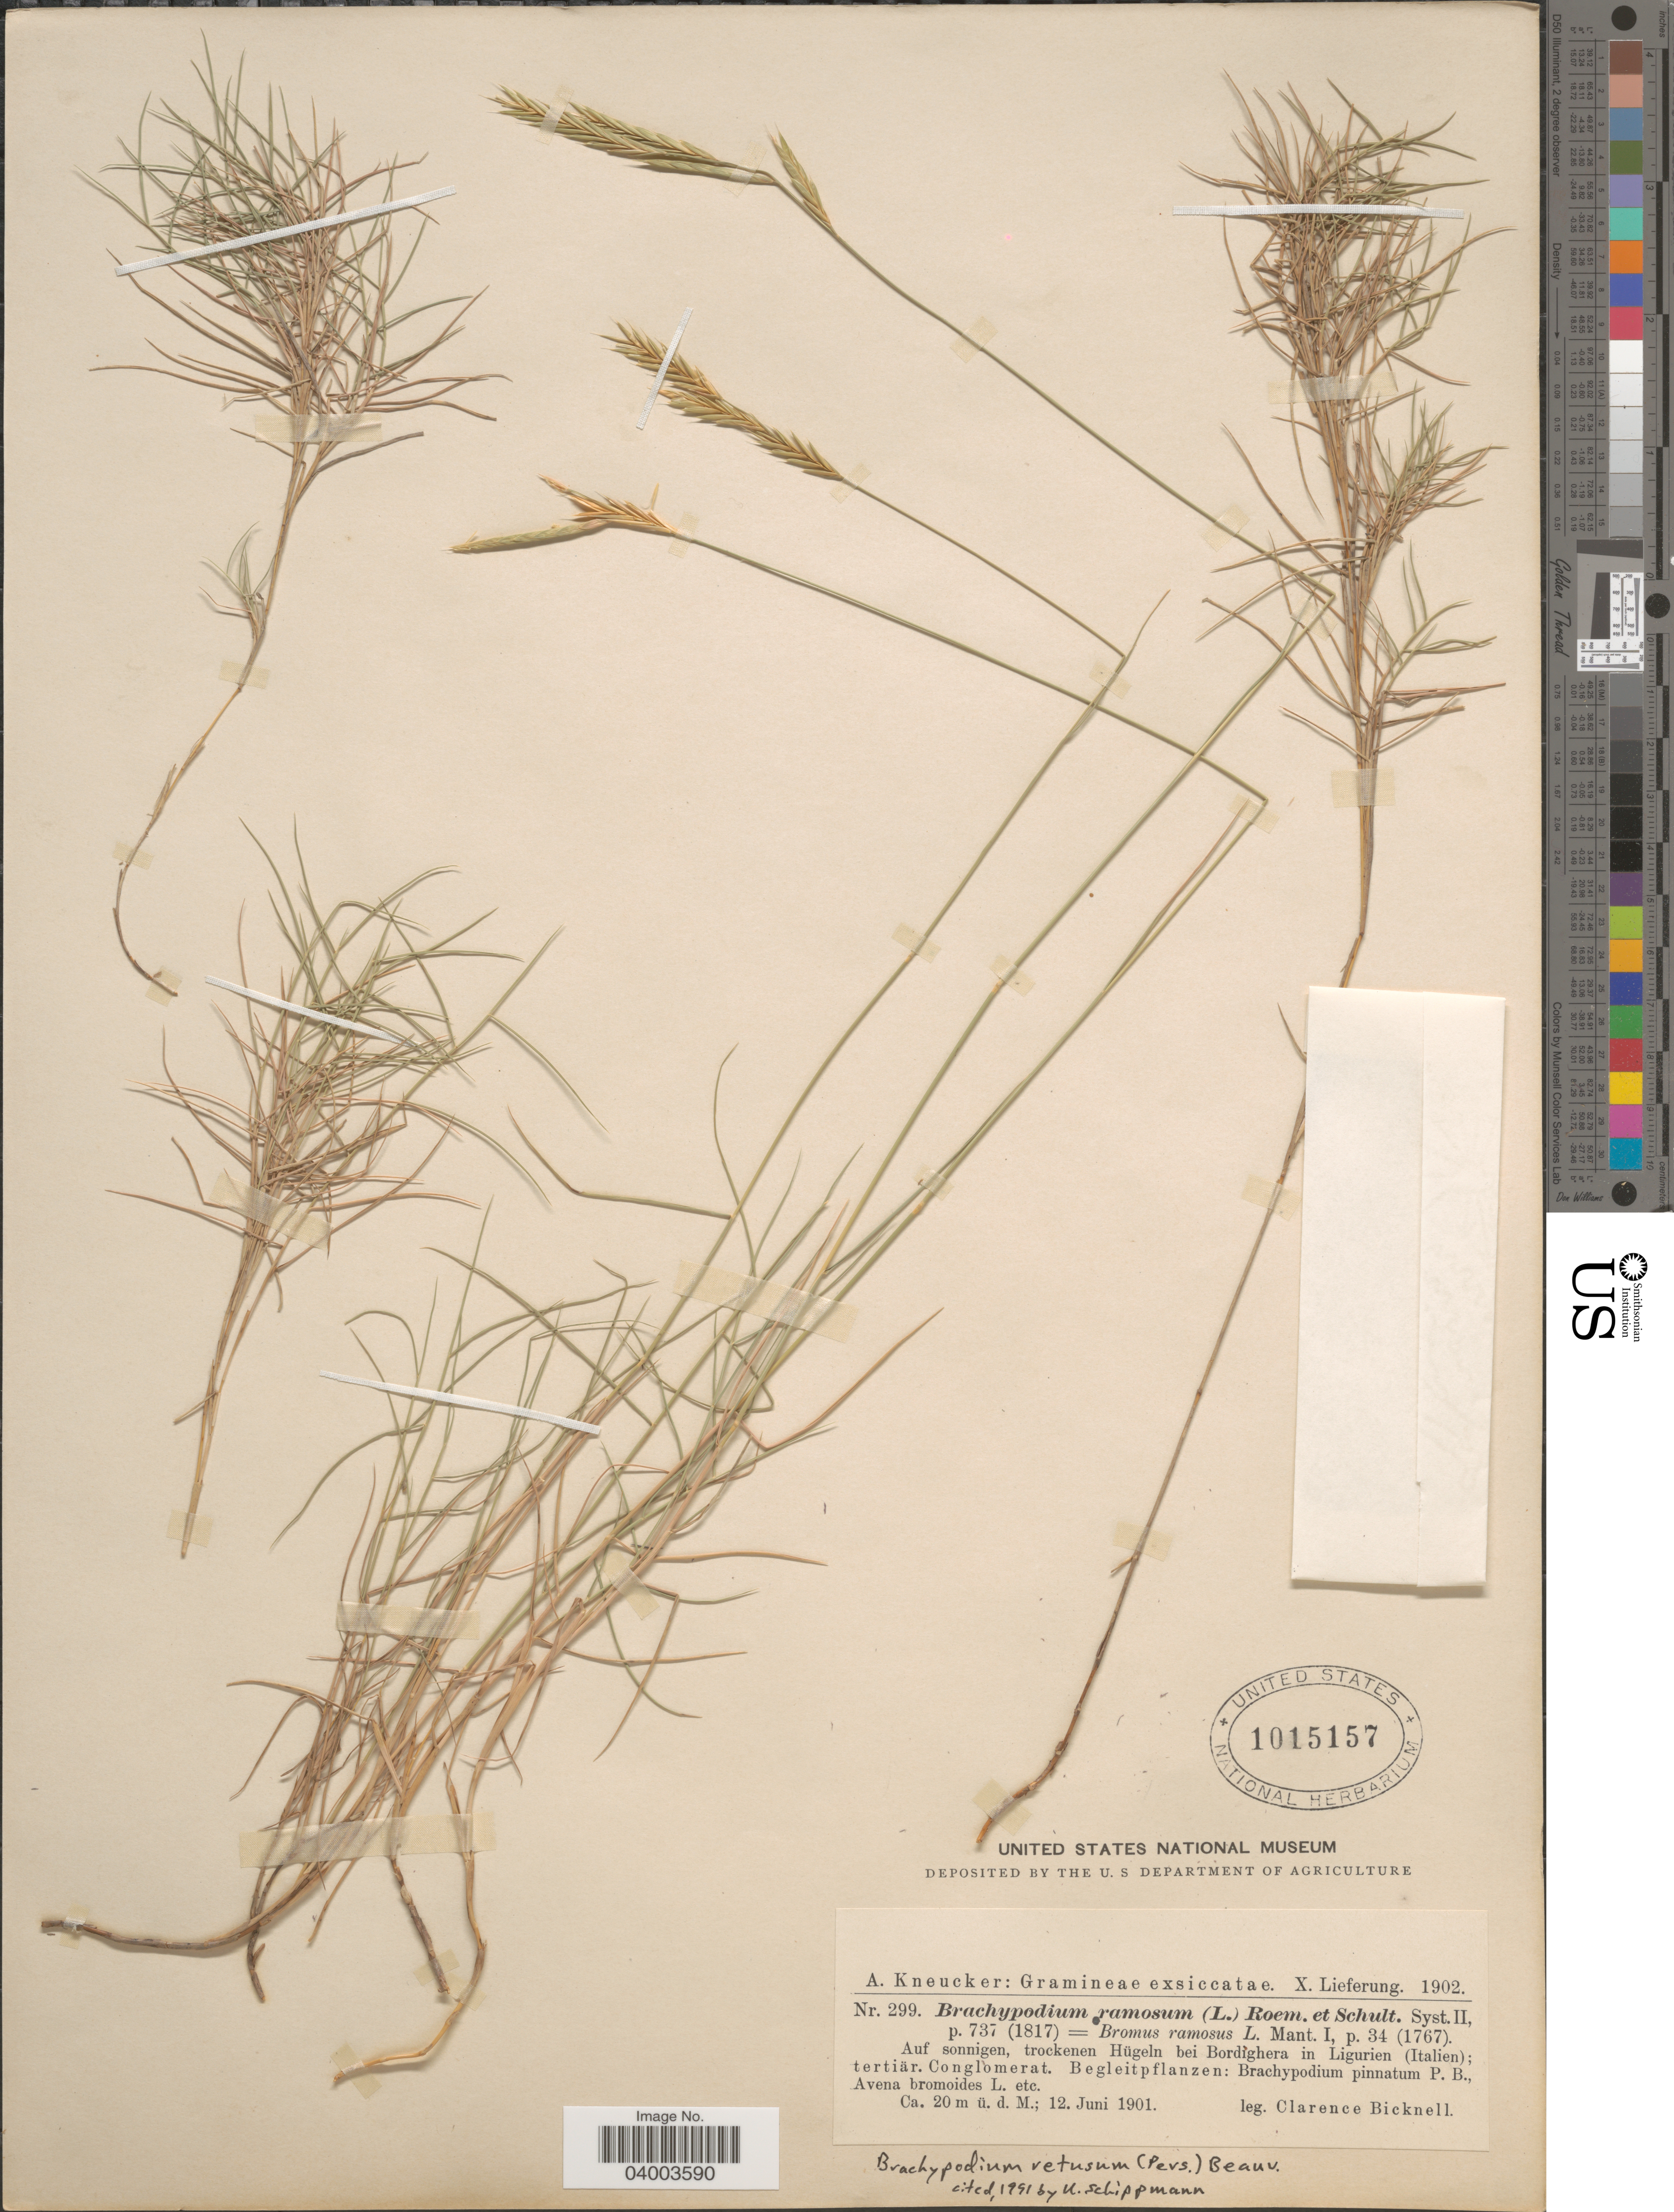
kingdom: Plantae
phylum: Tracheophyta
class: Liliopsida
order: Poales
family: Poaceae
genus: Brachypodium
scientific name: Brachypodium retusum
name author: (Pers.) P. Beauv.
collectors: C. Bicknell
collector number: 299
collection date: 1901-06-12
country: Italy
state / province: Liguria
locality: Auf sonnigen, trockenen Hügeln bei Bordighera in Ligurien (Italien); tertiär.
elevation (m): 20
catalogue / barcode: US 1015157